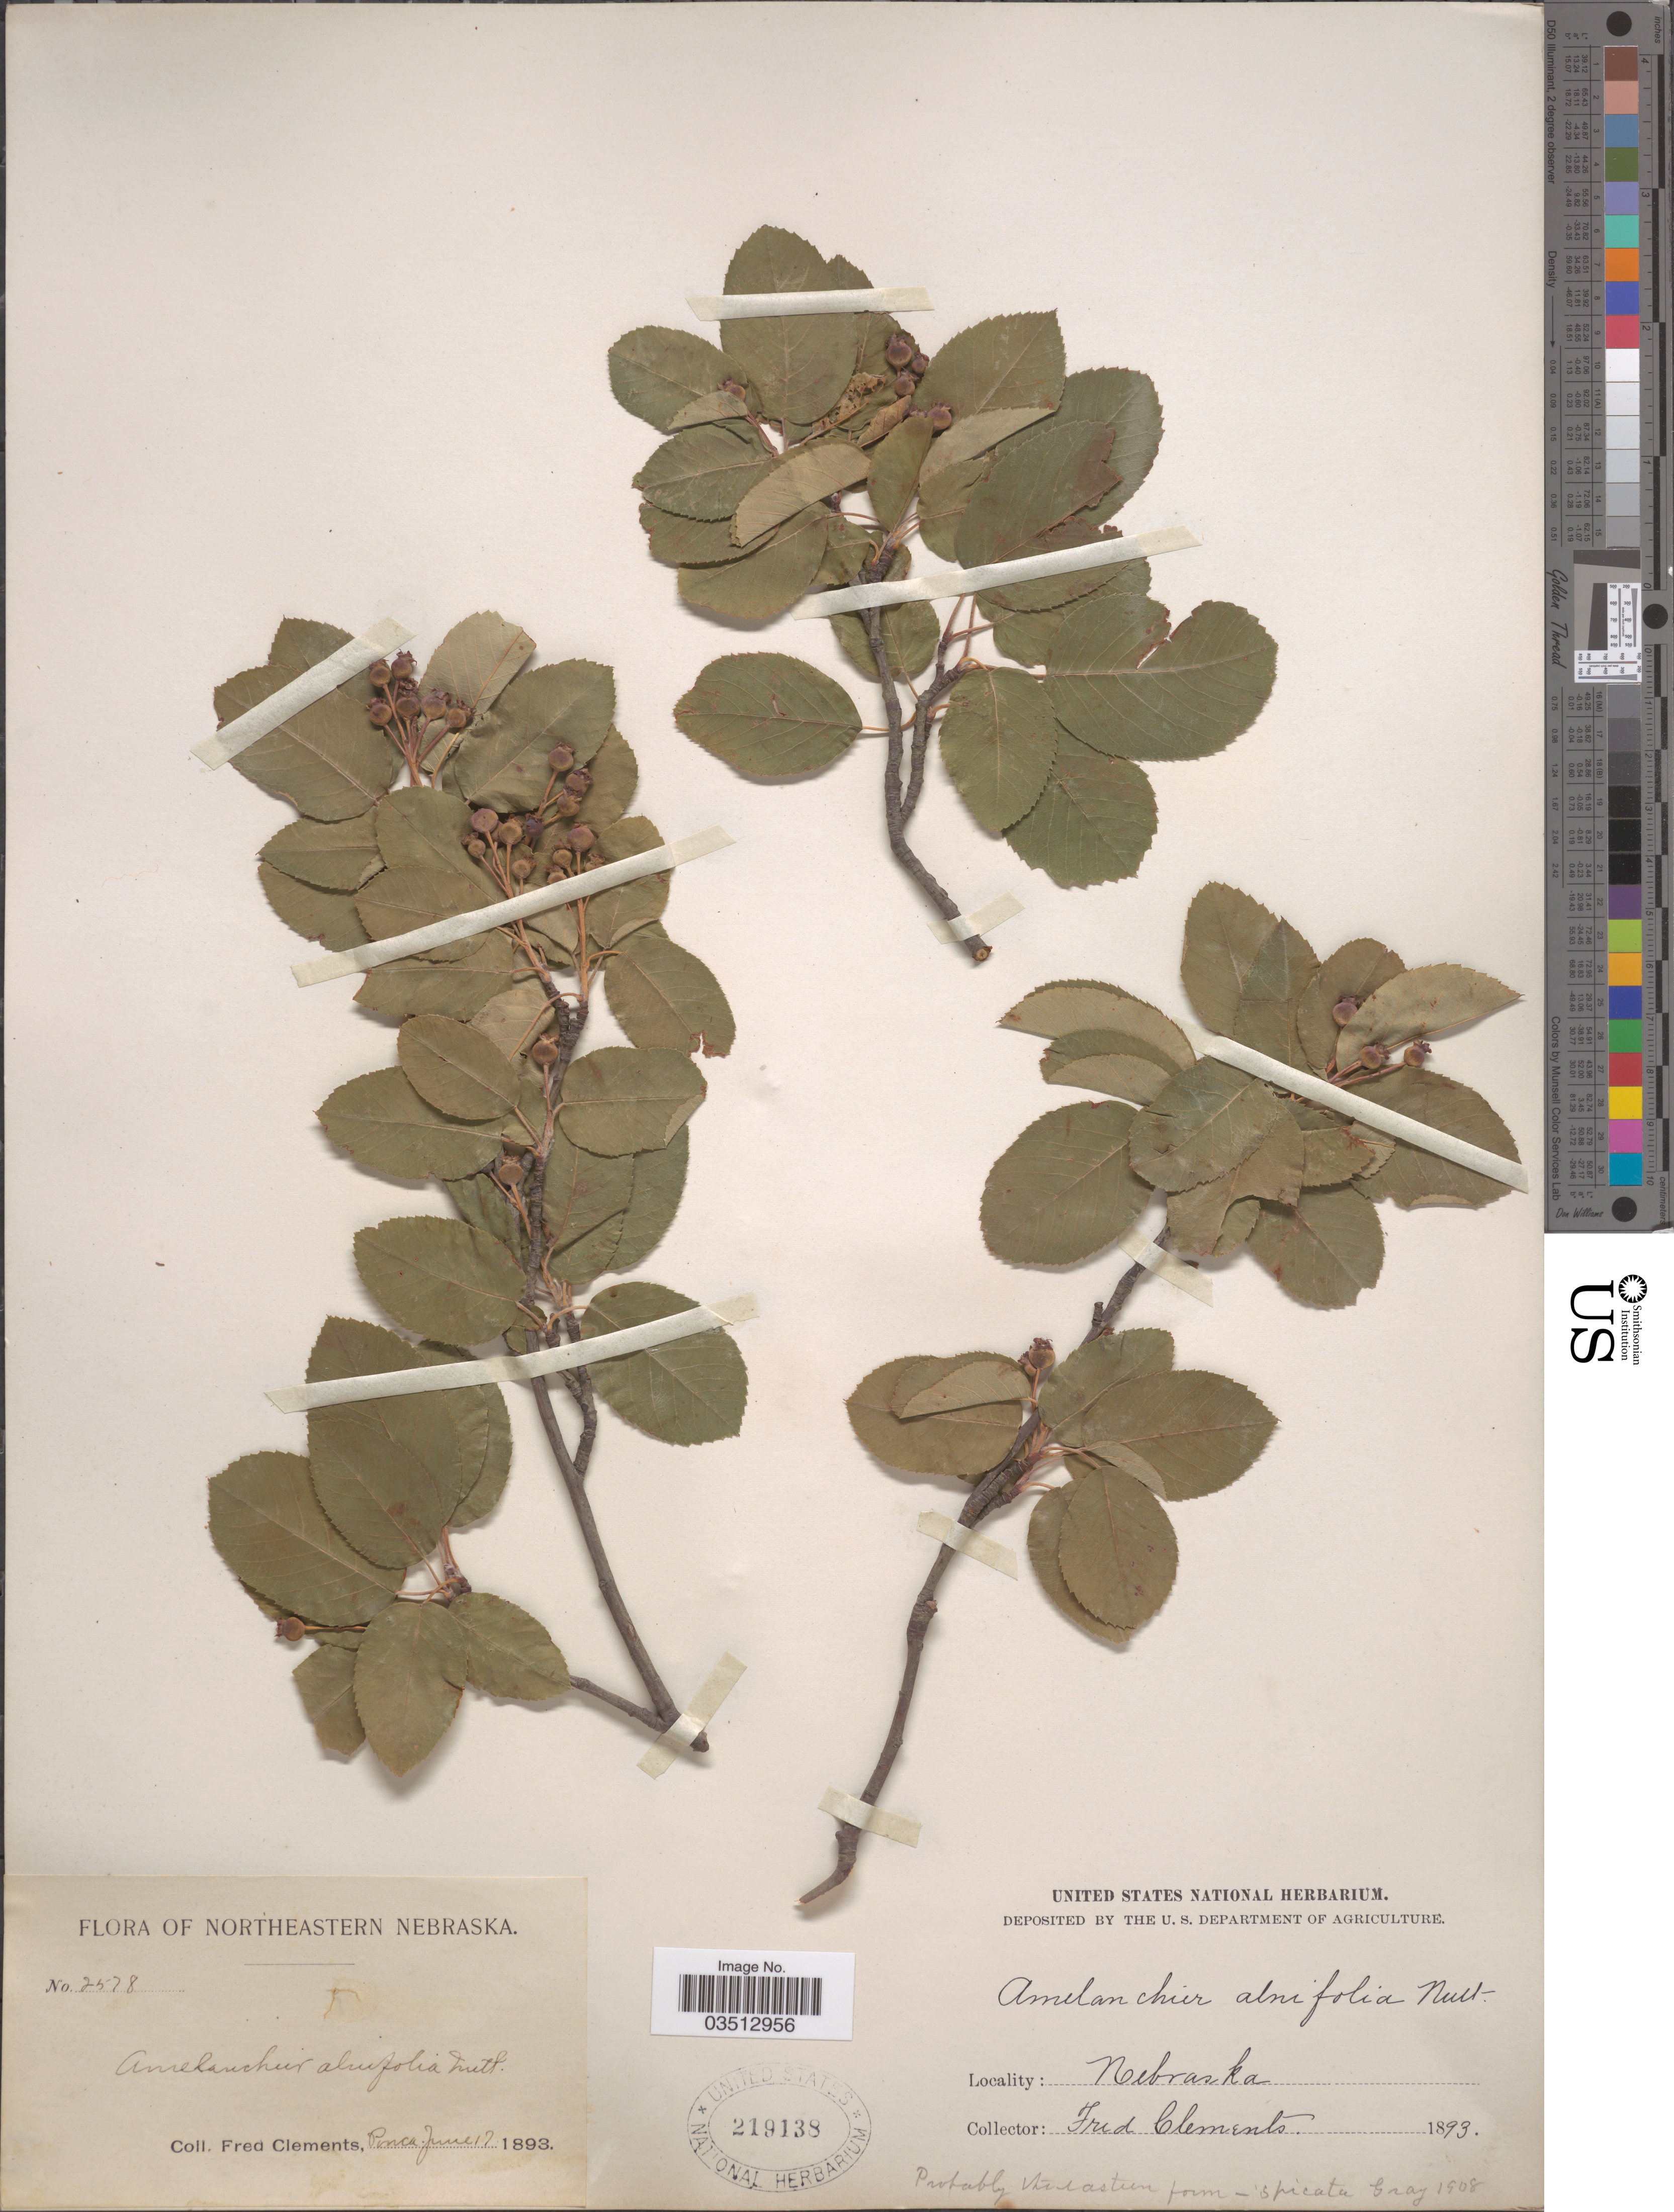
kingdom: Plantae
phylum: Tracheophyta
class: Magnoliopsida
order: Rosales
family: Rosaceae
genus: Amelanchier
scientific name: Amelanchier sp.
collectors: F. Clements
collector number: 2578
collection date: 1893-06-17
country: United States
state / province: Nebraska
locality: Northeastern Nebraska. Ponca.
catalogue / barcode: US 219138